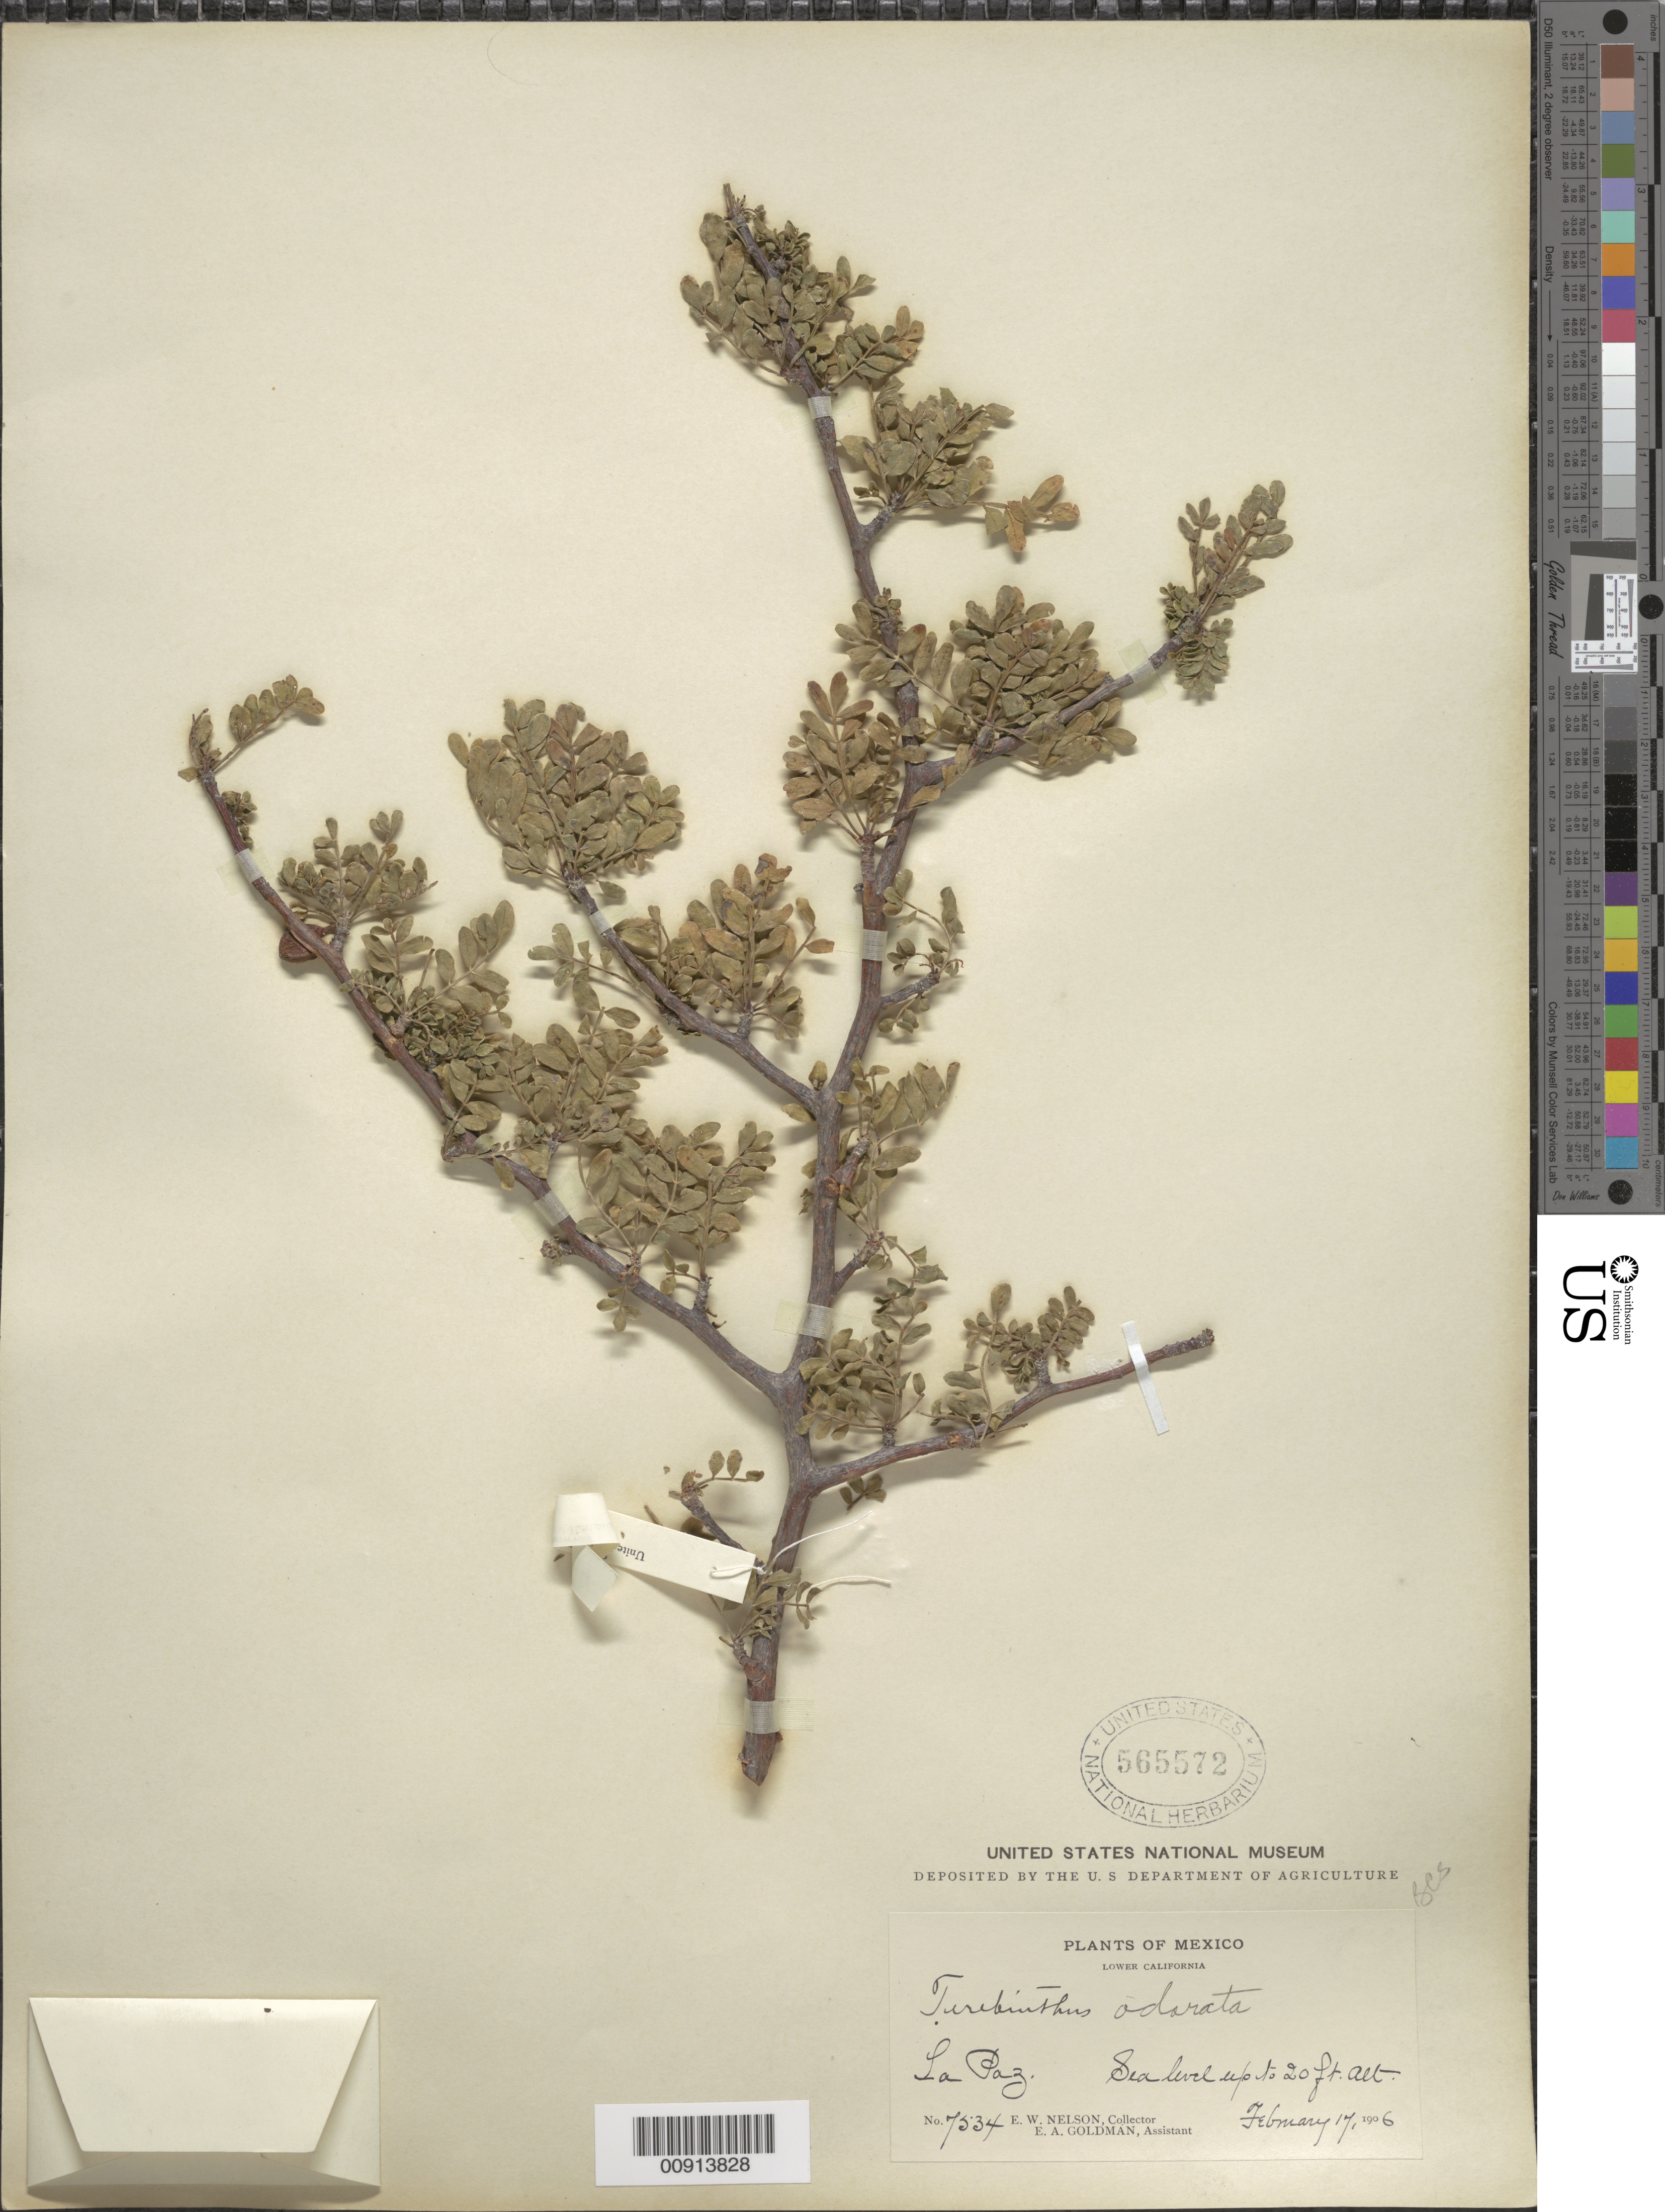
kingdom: Plantae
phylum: Tracheophyta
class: Magnoliopsida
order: Sapindales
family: Burseraceae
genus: Bursera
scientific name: Bursera microphylla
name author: A. Gray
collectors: E. W. Nelson & E. A. Goldman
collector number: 7534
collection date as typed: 17 Feb 1906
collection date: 1906-02-17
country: Mexico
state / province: Baja California Sur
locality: La Paz, Lower California.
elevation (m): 0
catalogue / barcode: US 565572